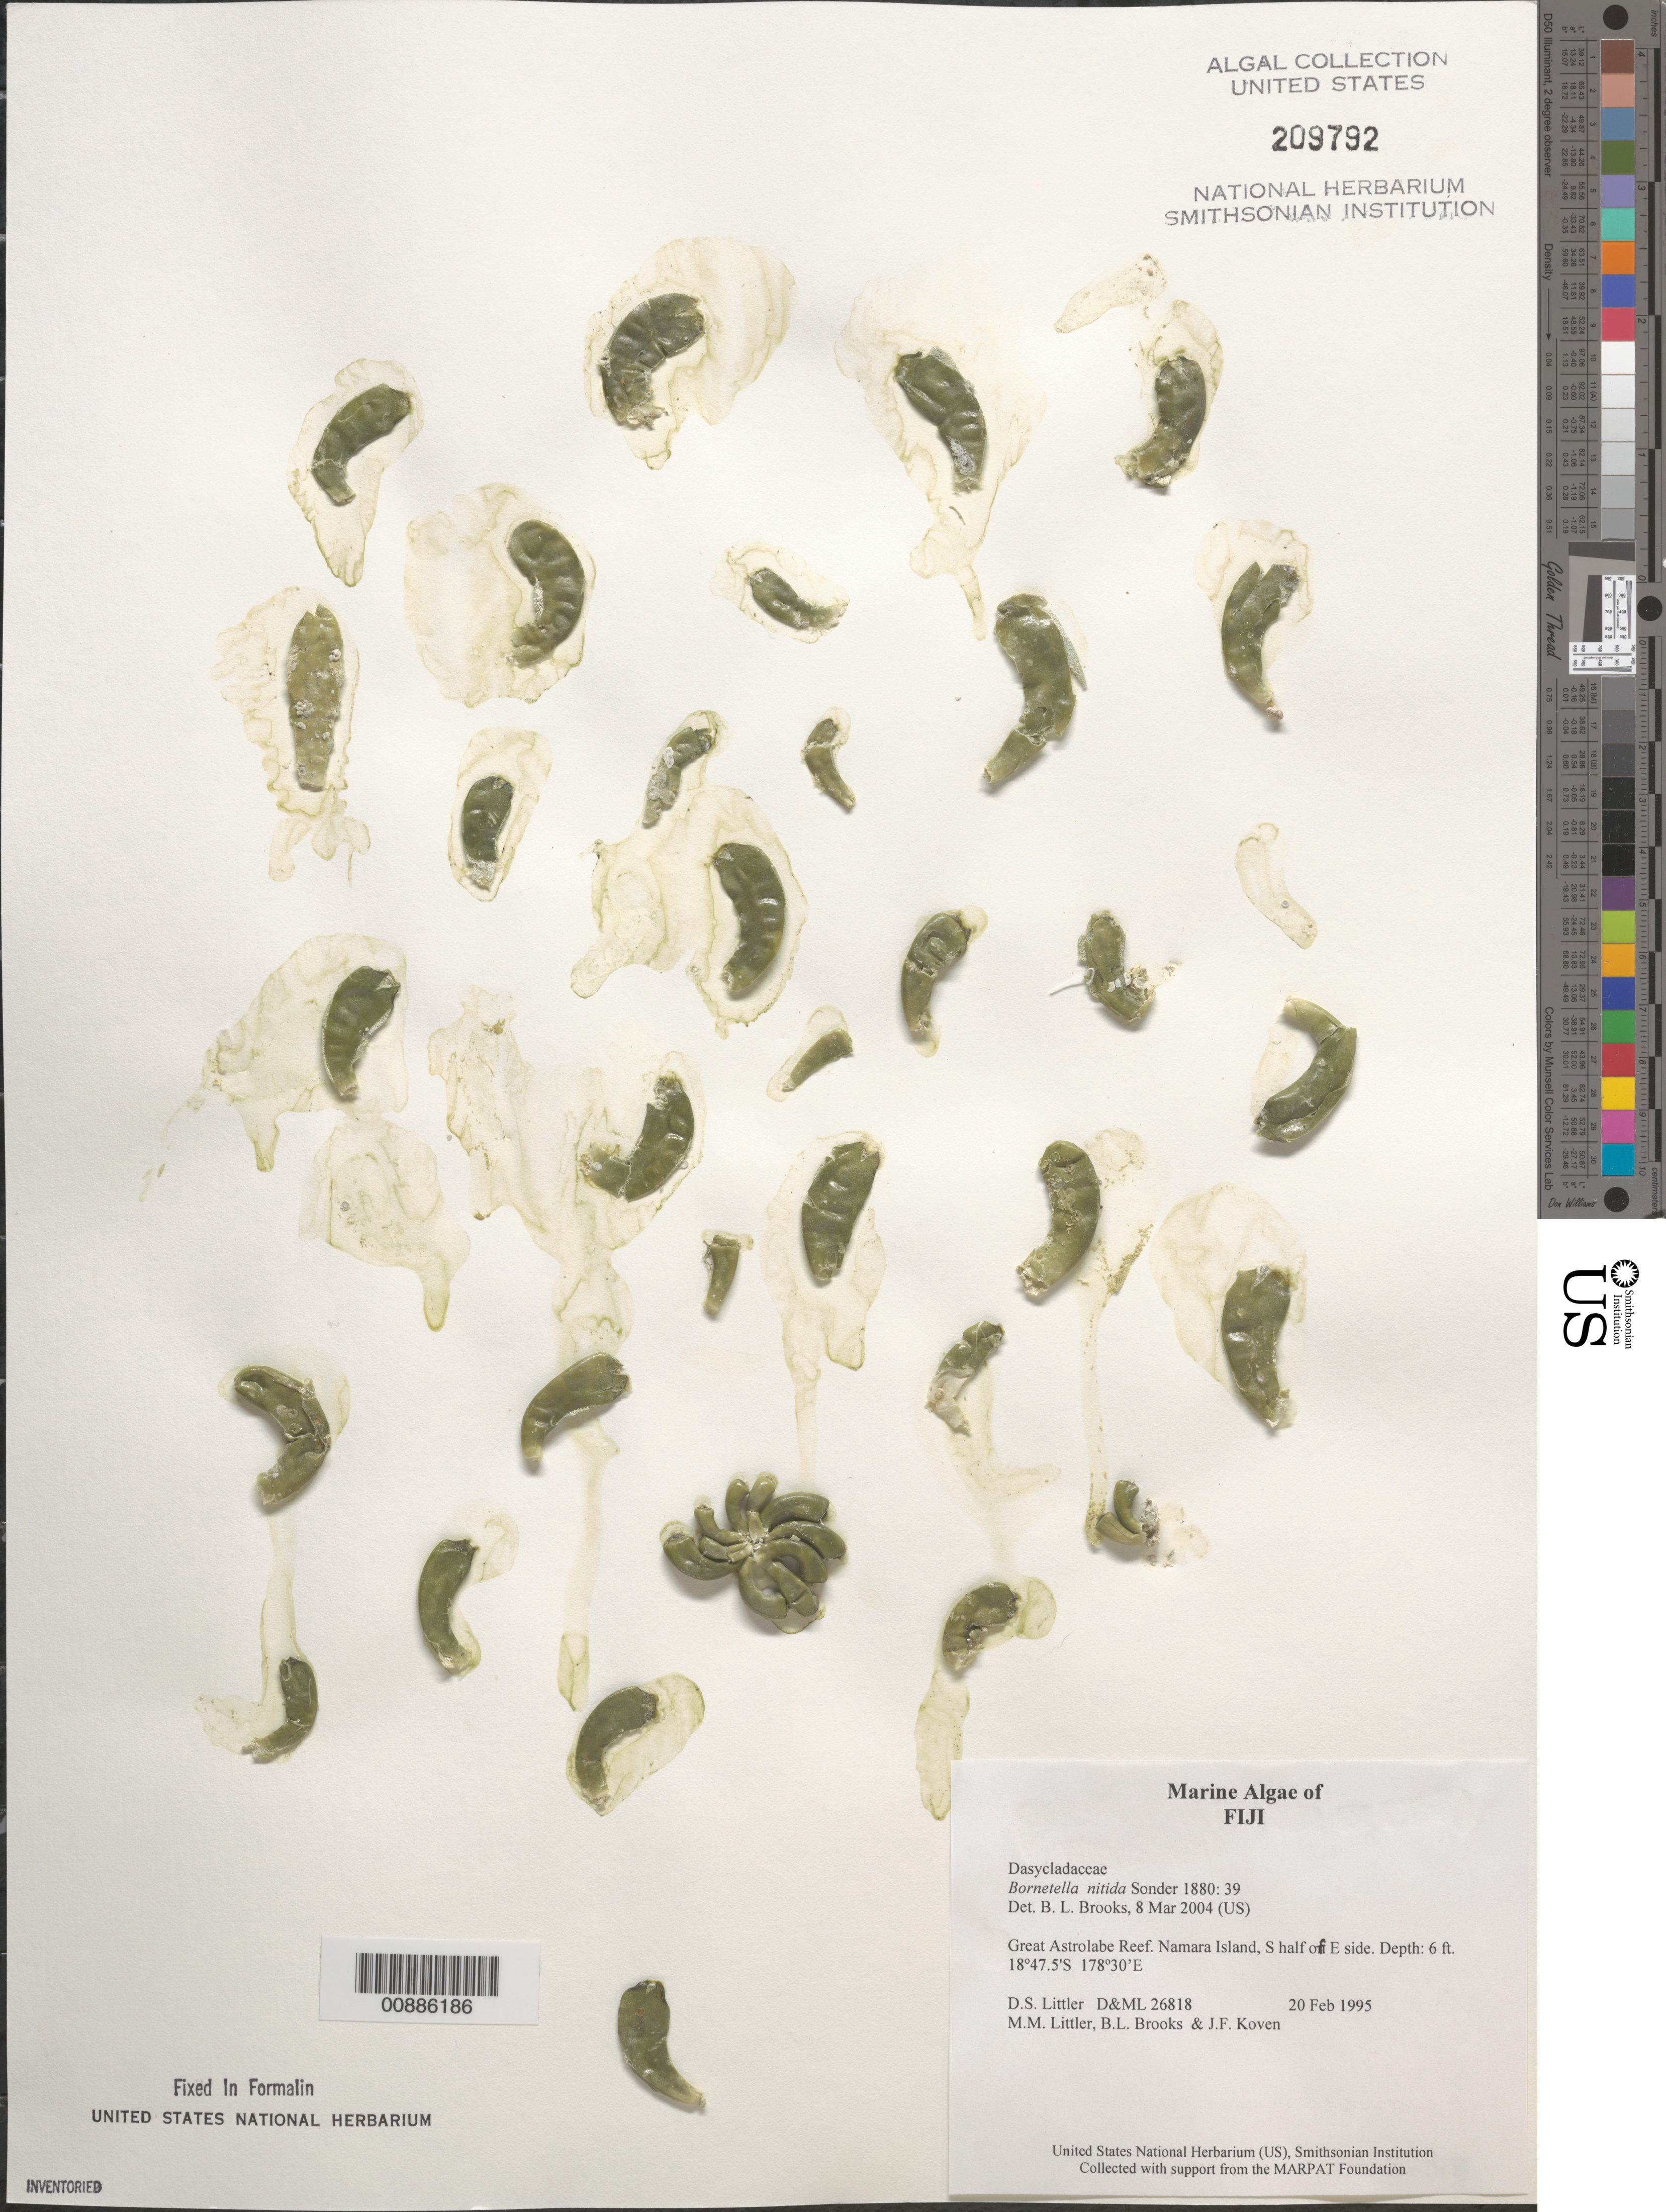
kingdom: Plantae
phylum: Chlorophyta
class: Ulvophyceae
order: Dasycladales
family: Dasycladaceae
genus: Bornetella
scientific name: Bornetella nitida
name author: Mun.-Chalm. ex O.G. Sond.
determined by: Brooks, B. L., (BOT), Smithsonian Institution - National Museum of Natural History (UNITED STATES)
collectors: D. S. Littler, M. M. Littler, B. Brooks & J. Koven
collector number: D&ML 26818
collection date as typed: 20 Feb 1995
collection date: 1995-02-20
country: Fiji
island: Namara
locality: Great Astrolabe Reef, south half of east side of island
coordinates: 18 47.5'S, 178 30'E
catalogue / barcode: US 209792